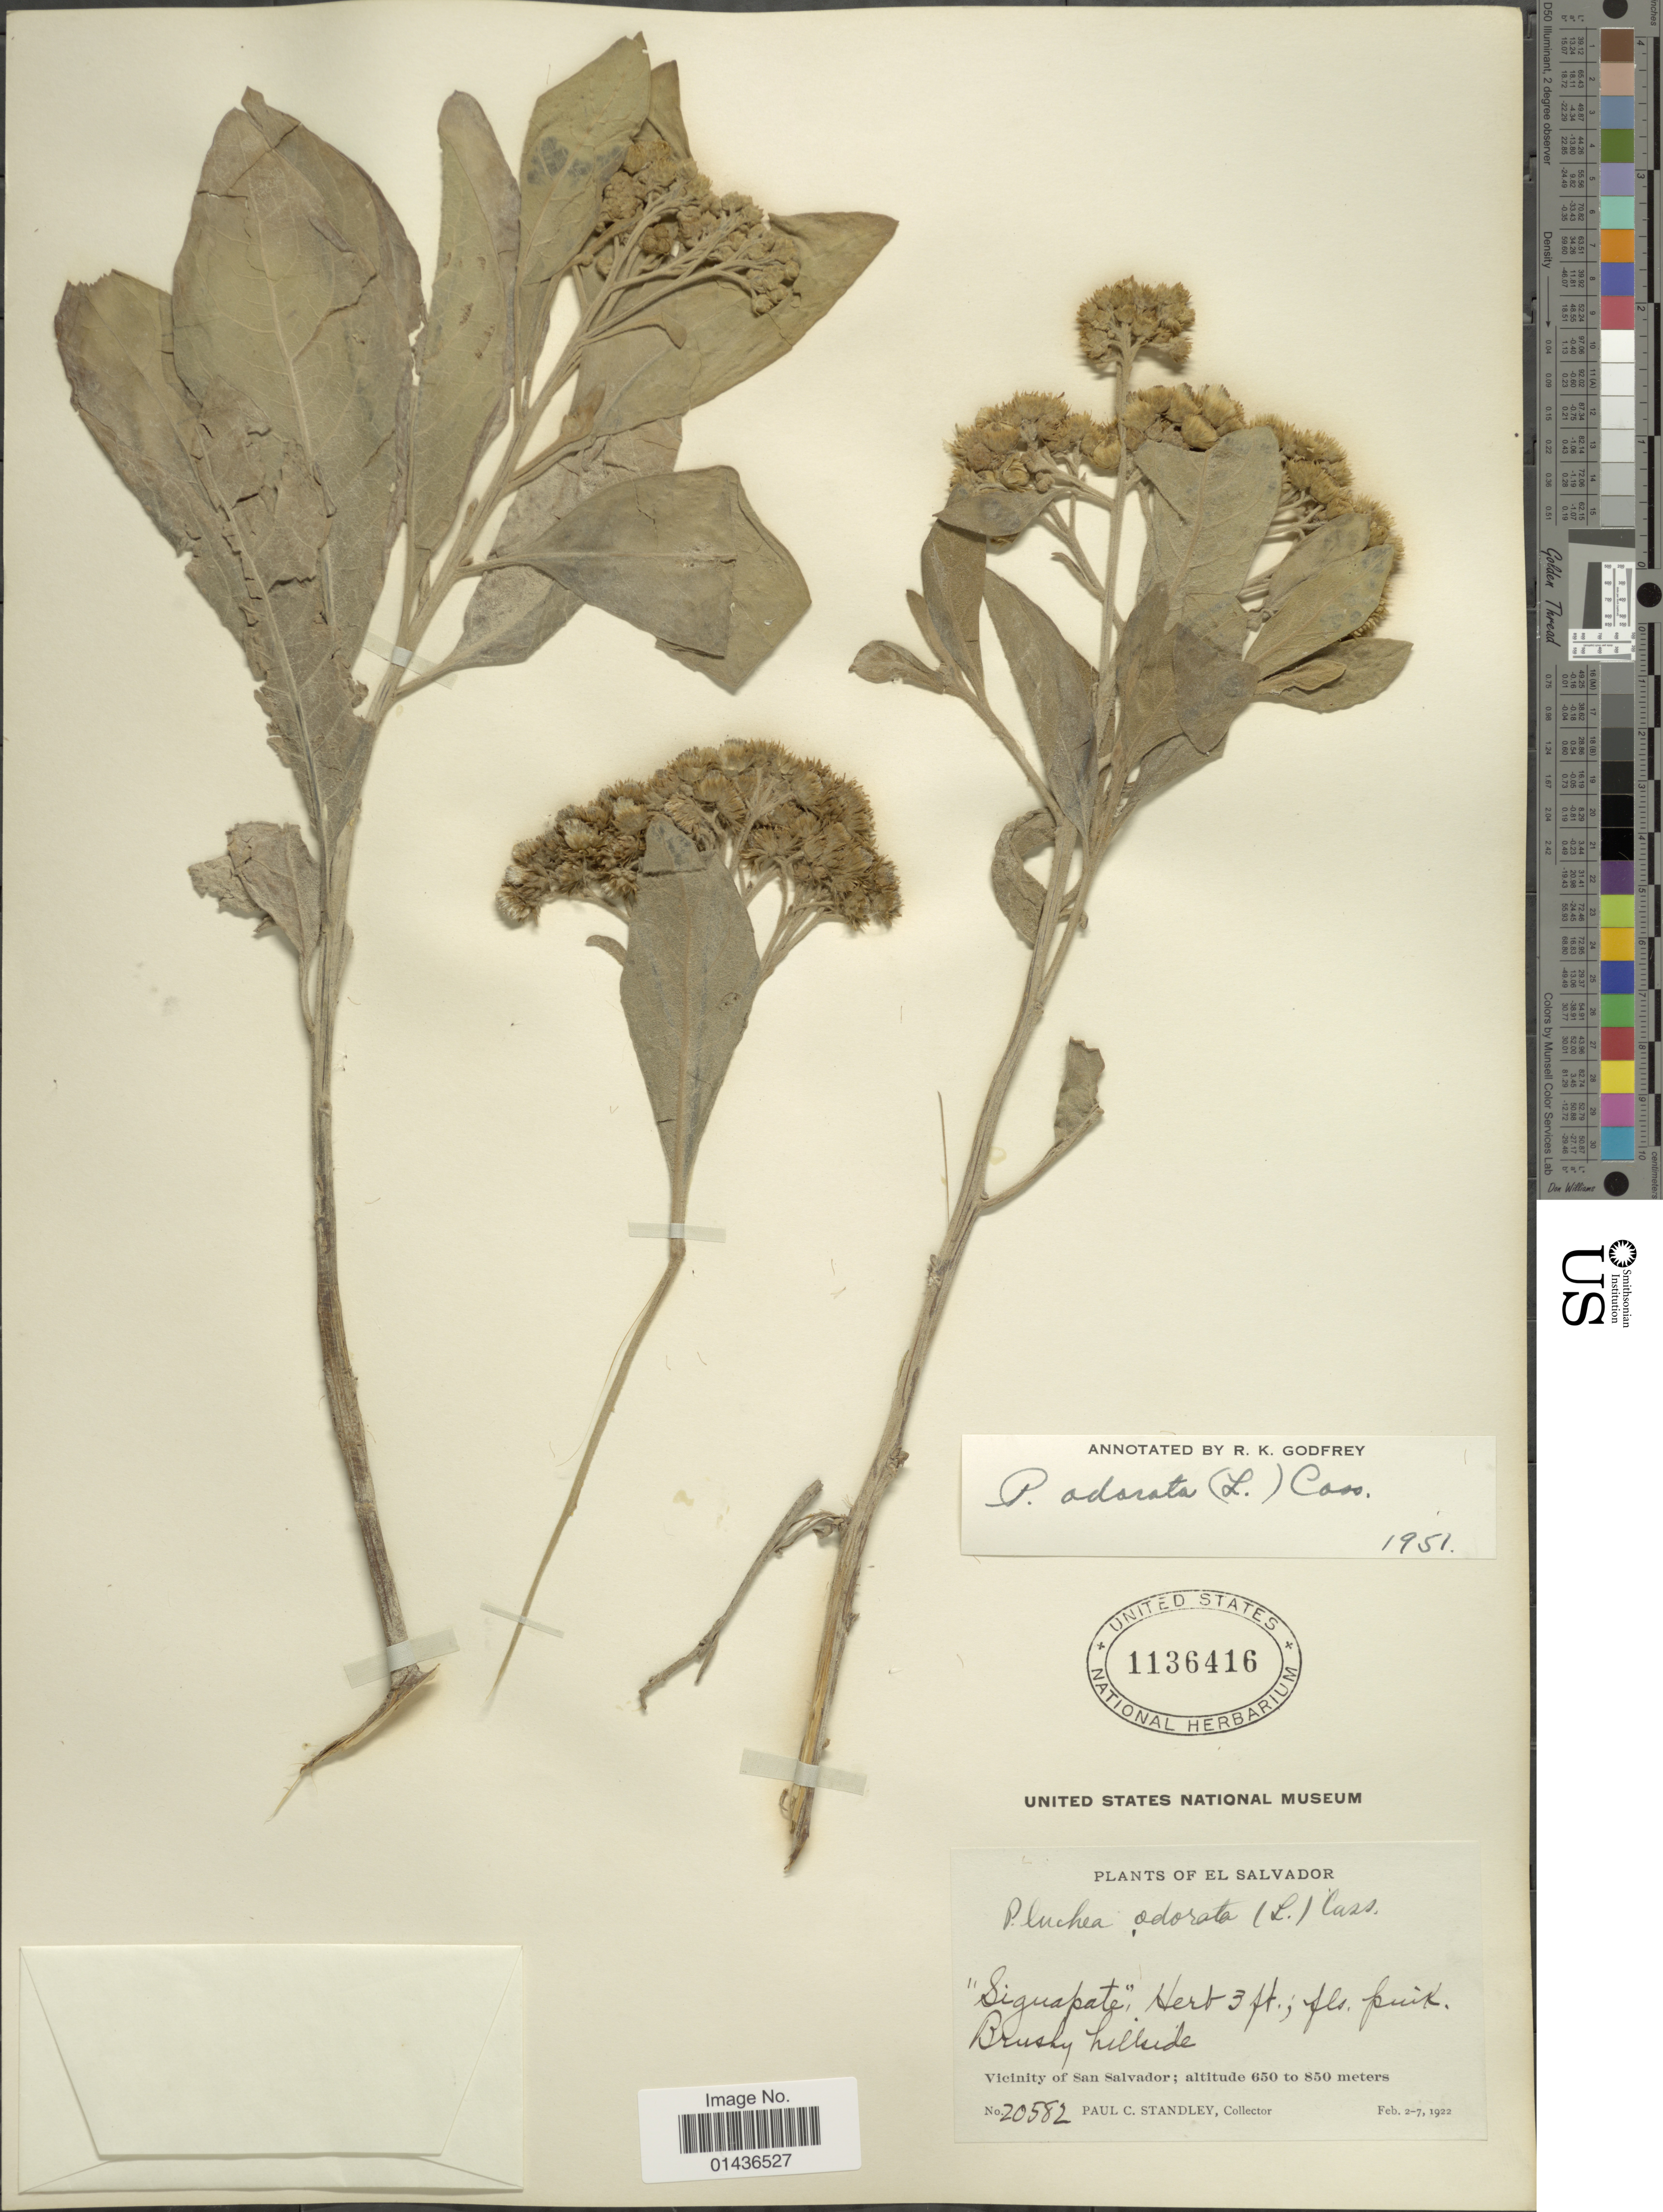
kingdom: Plantae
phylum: Tracheophyta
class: Magnoliopsida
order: Asterales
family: Asteraceae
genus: Pluchea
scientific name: Pluchea carolinensis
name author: (Jacq.) D. Don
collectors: P. C. Standley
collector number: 20582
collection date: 1922-02-02/1922-02-07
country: El Salvador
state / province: San Salvador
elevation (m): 650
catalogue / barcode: US 1136416